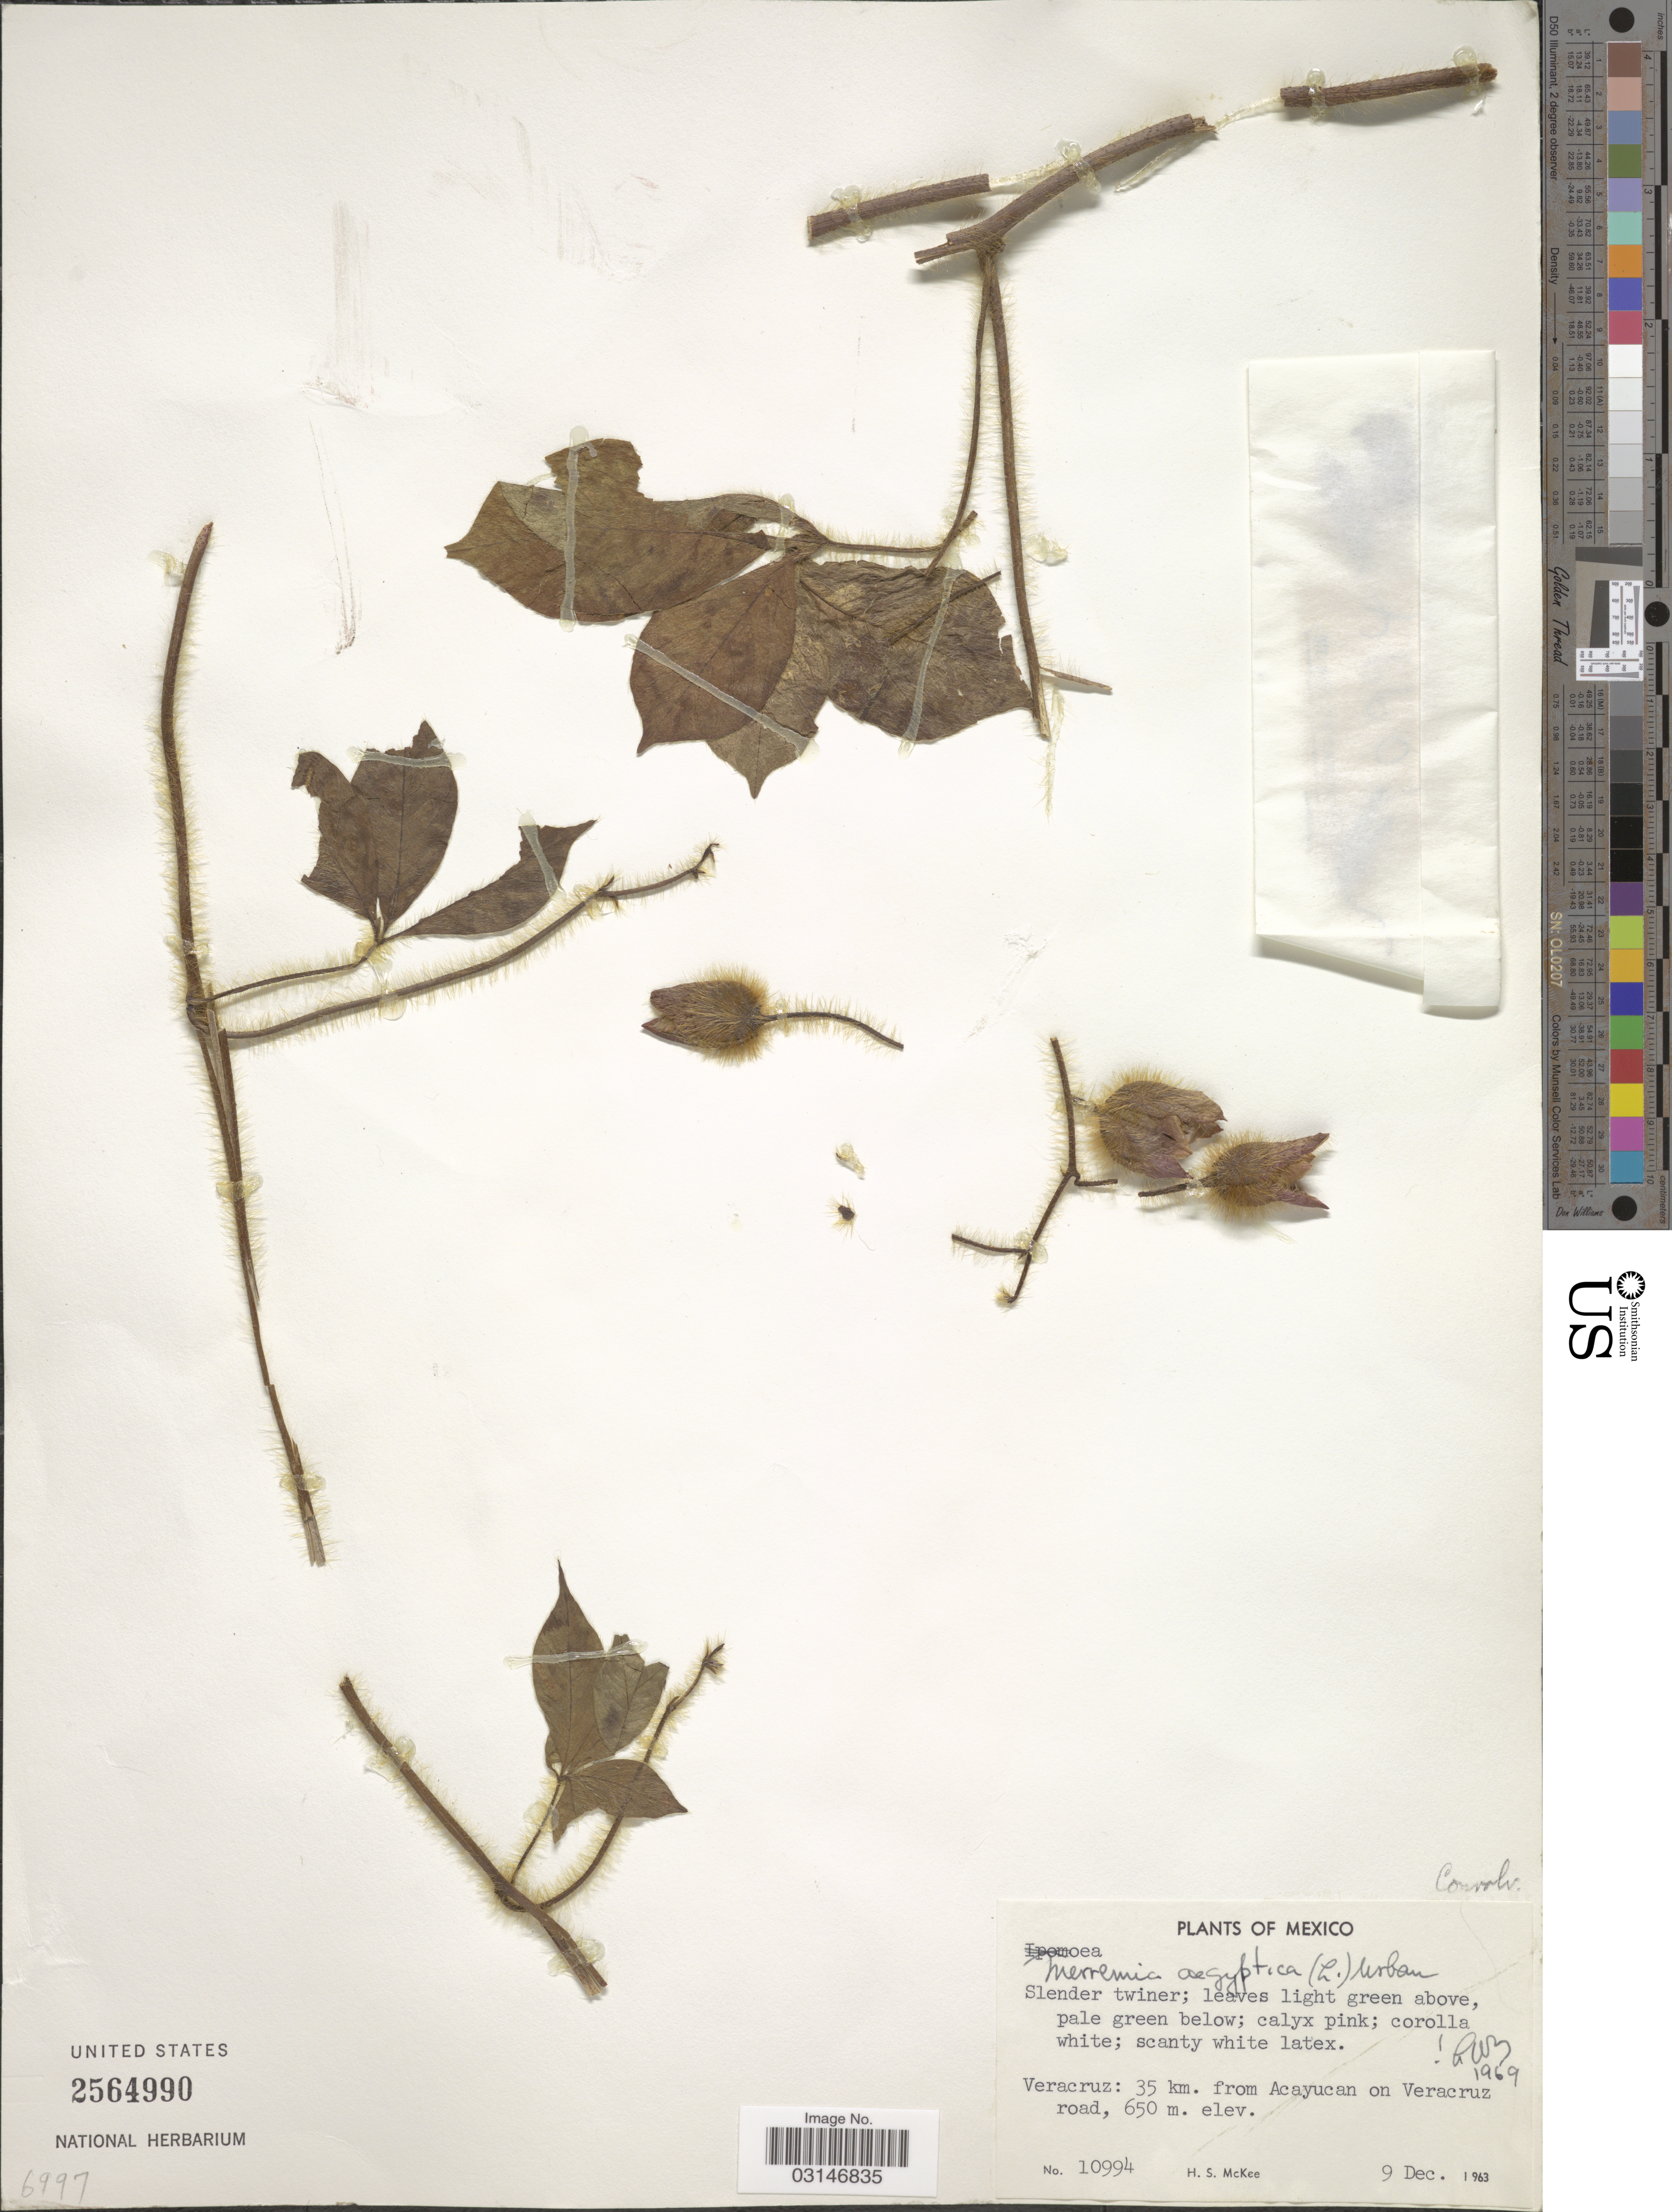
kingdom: Plantae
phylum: Tracheophyta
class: Magnoliopsida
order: Solanales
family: Convolvulaceae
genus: Distimake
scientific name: Distimake aegyptius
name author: (L.) A. R. Simões & Staples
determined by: Strong, Mark T., (BOT), Smithsonian Institution - National Museum of Natural History (UNITED STATES)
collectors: H. S. McKee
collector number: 10994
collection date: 1963-12-09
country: Mexico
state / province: Veracruz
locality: Veracruz: 35 km. from Acayucan on Veracruz road.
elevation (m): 650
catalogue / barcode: US 2564990